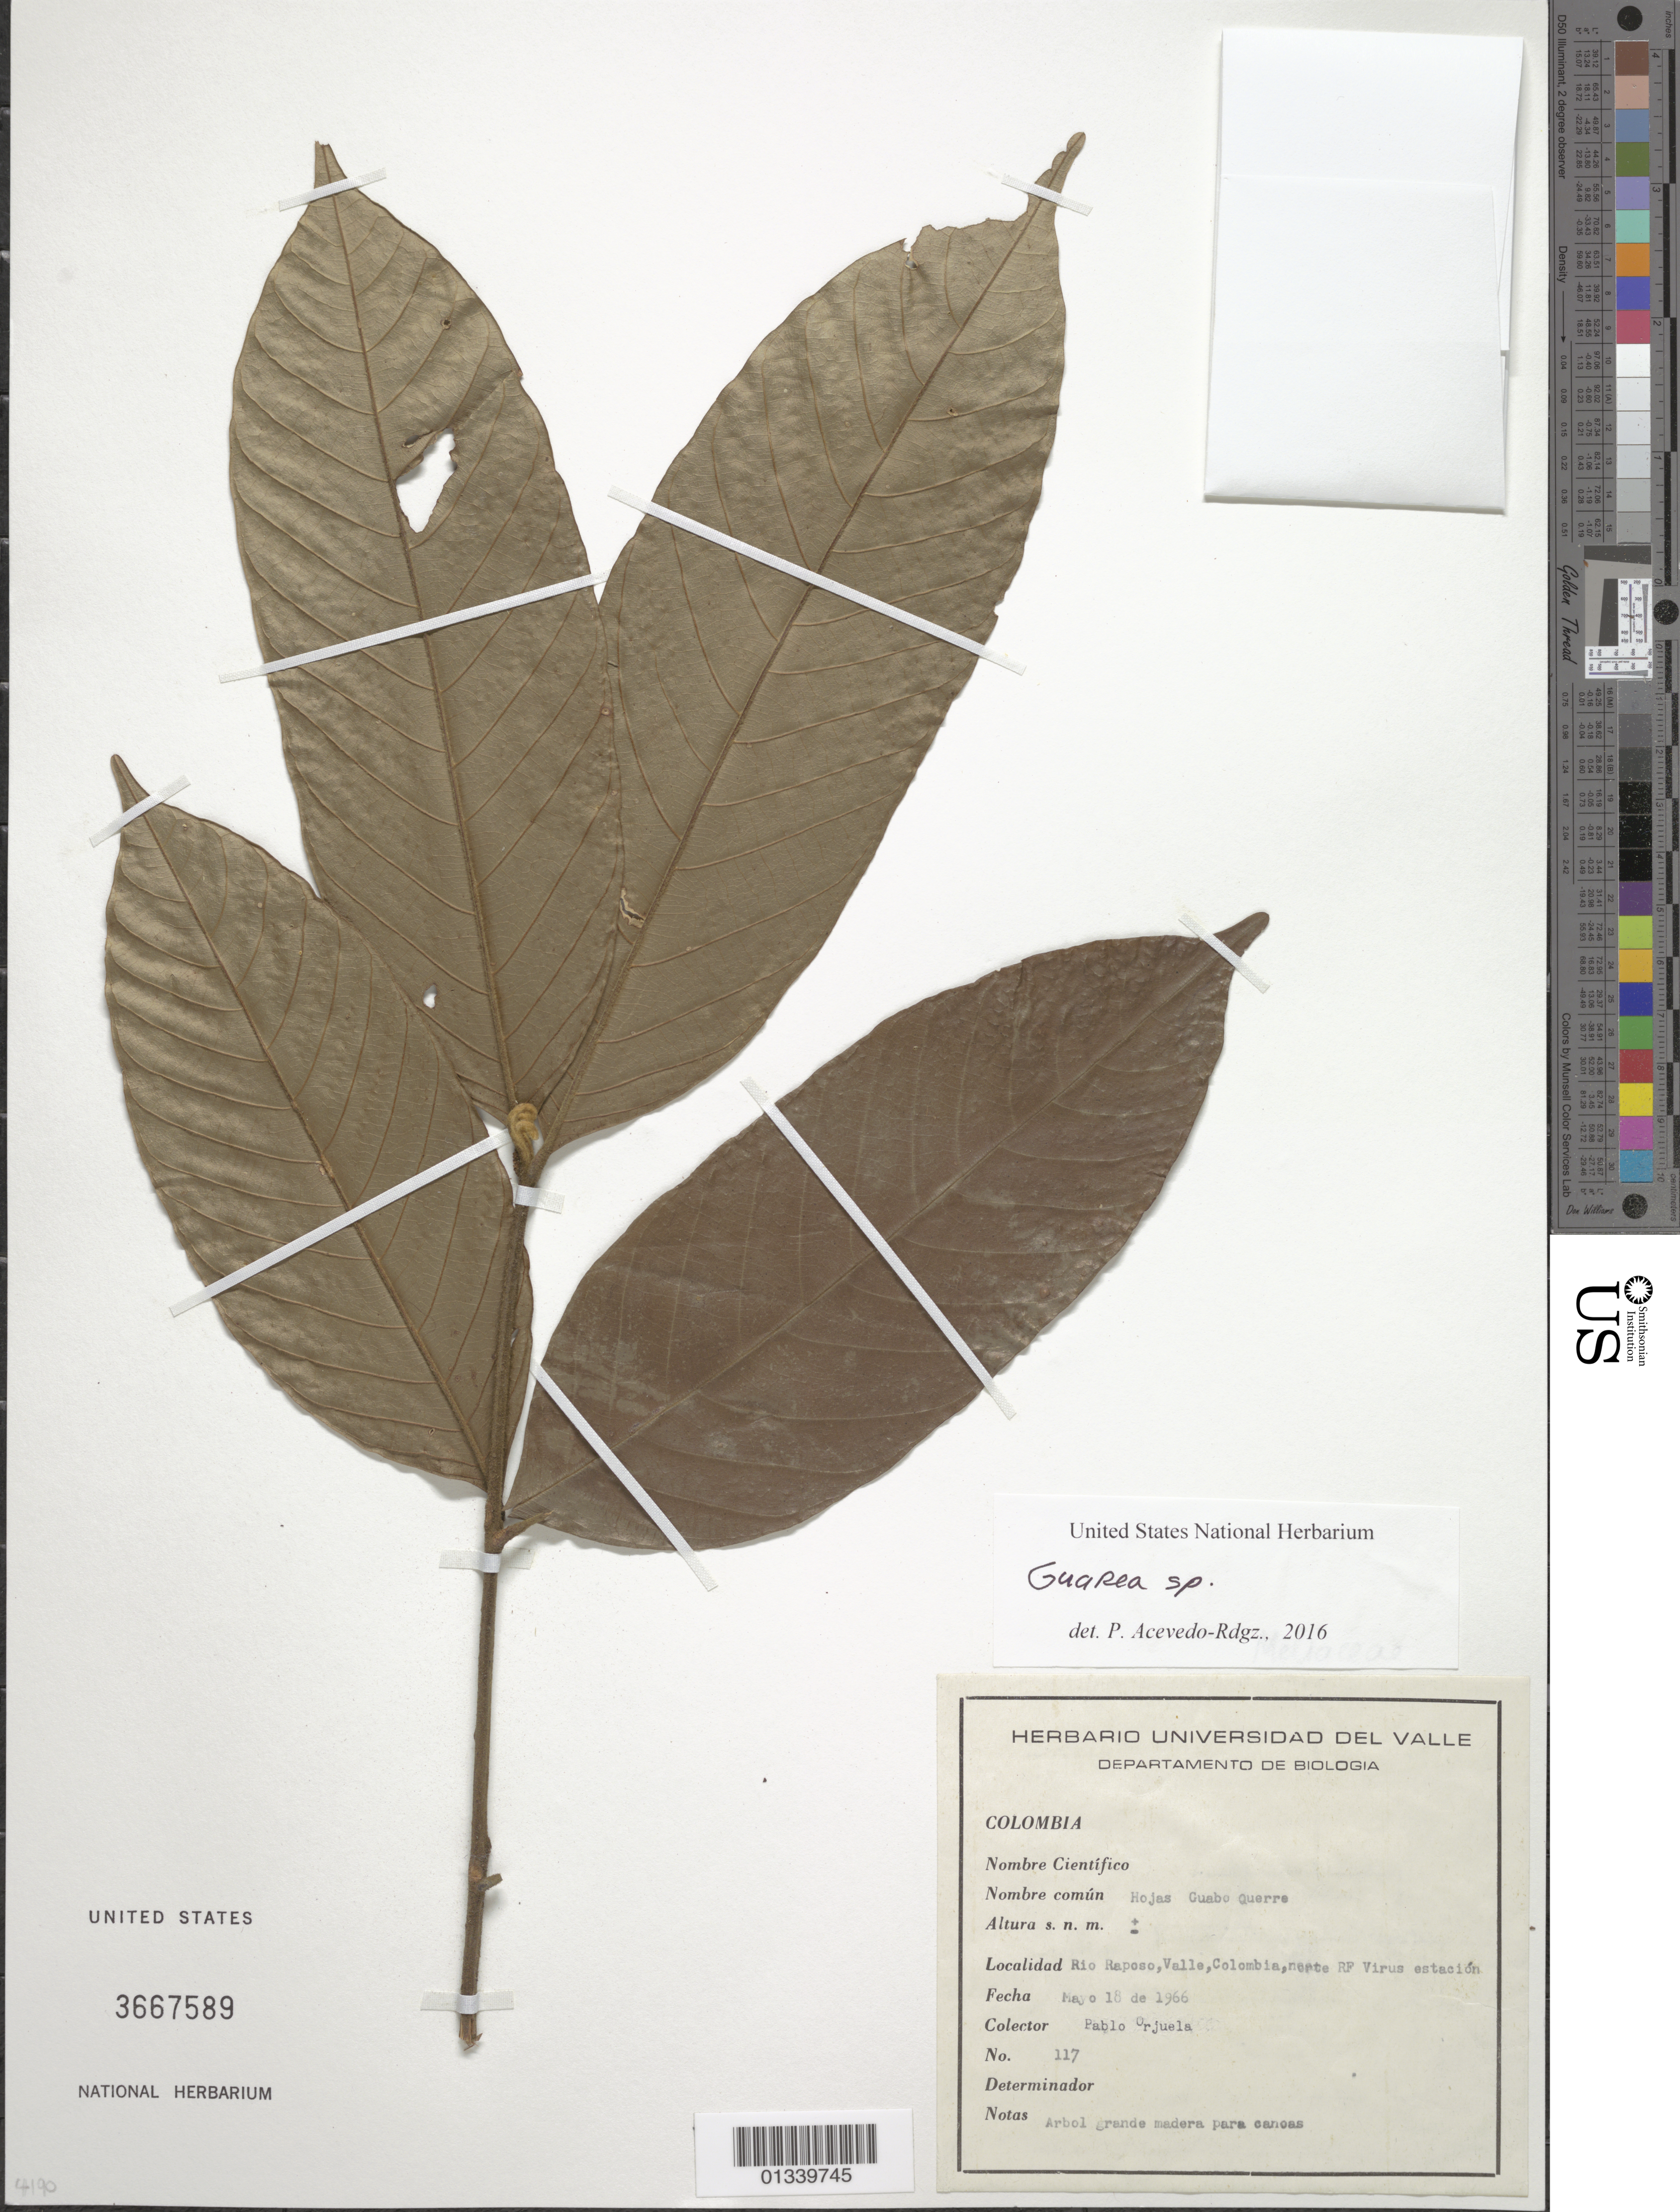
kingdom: Plantae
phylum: Tracheophyta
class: Magnoliopsida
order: Sapindales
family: Meliaceae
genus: Guarea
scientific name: Guarea sp.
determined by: Acevedo-Rodríguez, P., (BOT), Smithsonian Institution - National Museum of Natural History (UNITED STATES)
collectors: P. A. Orjuela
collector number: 117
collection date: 1966-05-18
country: Colombia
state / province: Valle del Cauca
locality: Rio Raposo, Nerte RF Virus estacion.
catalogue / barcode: US 3667589